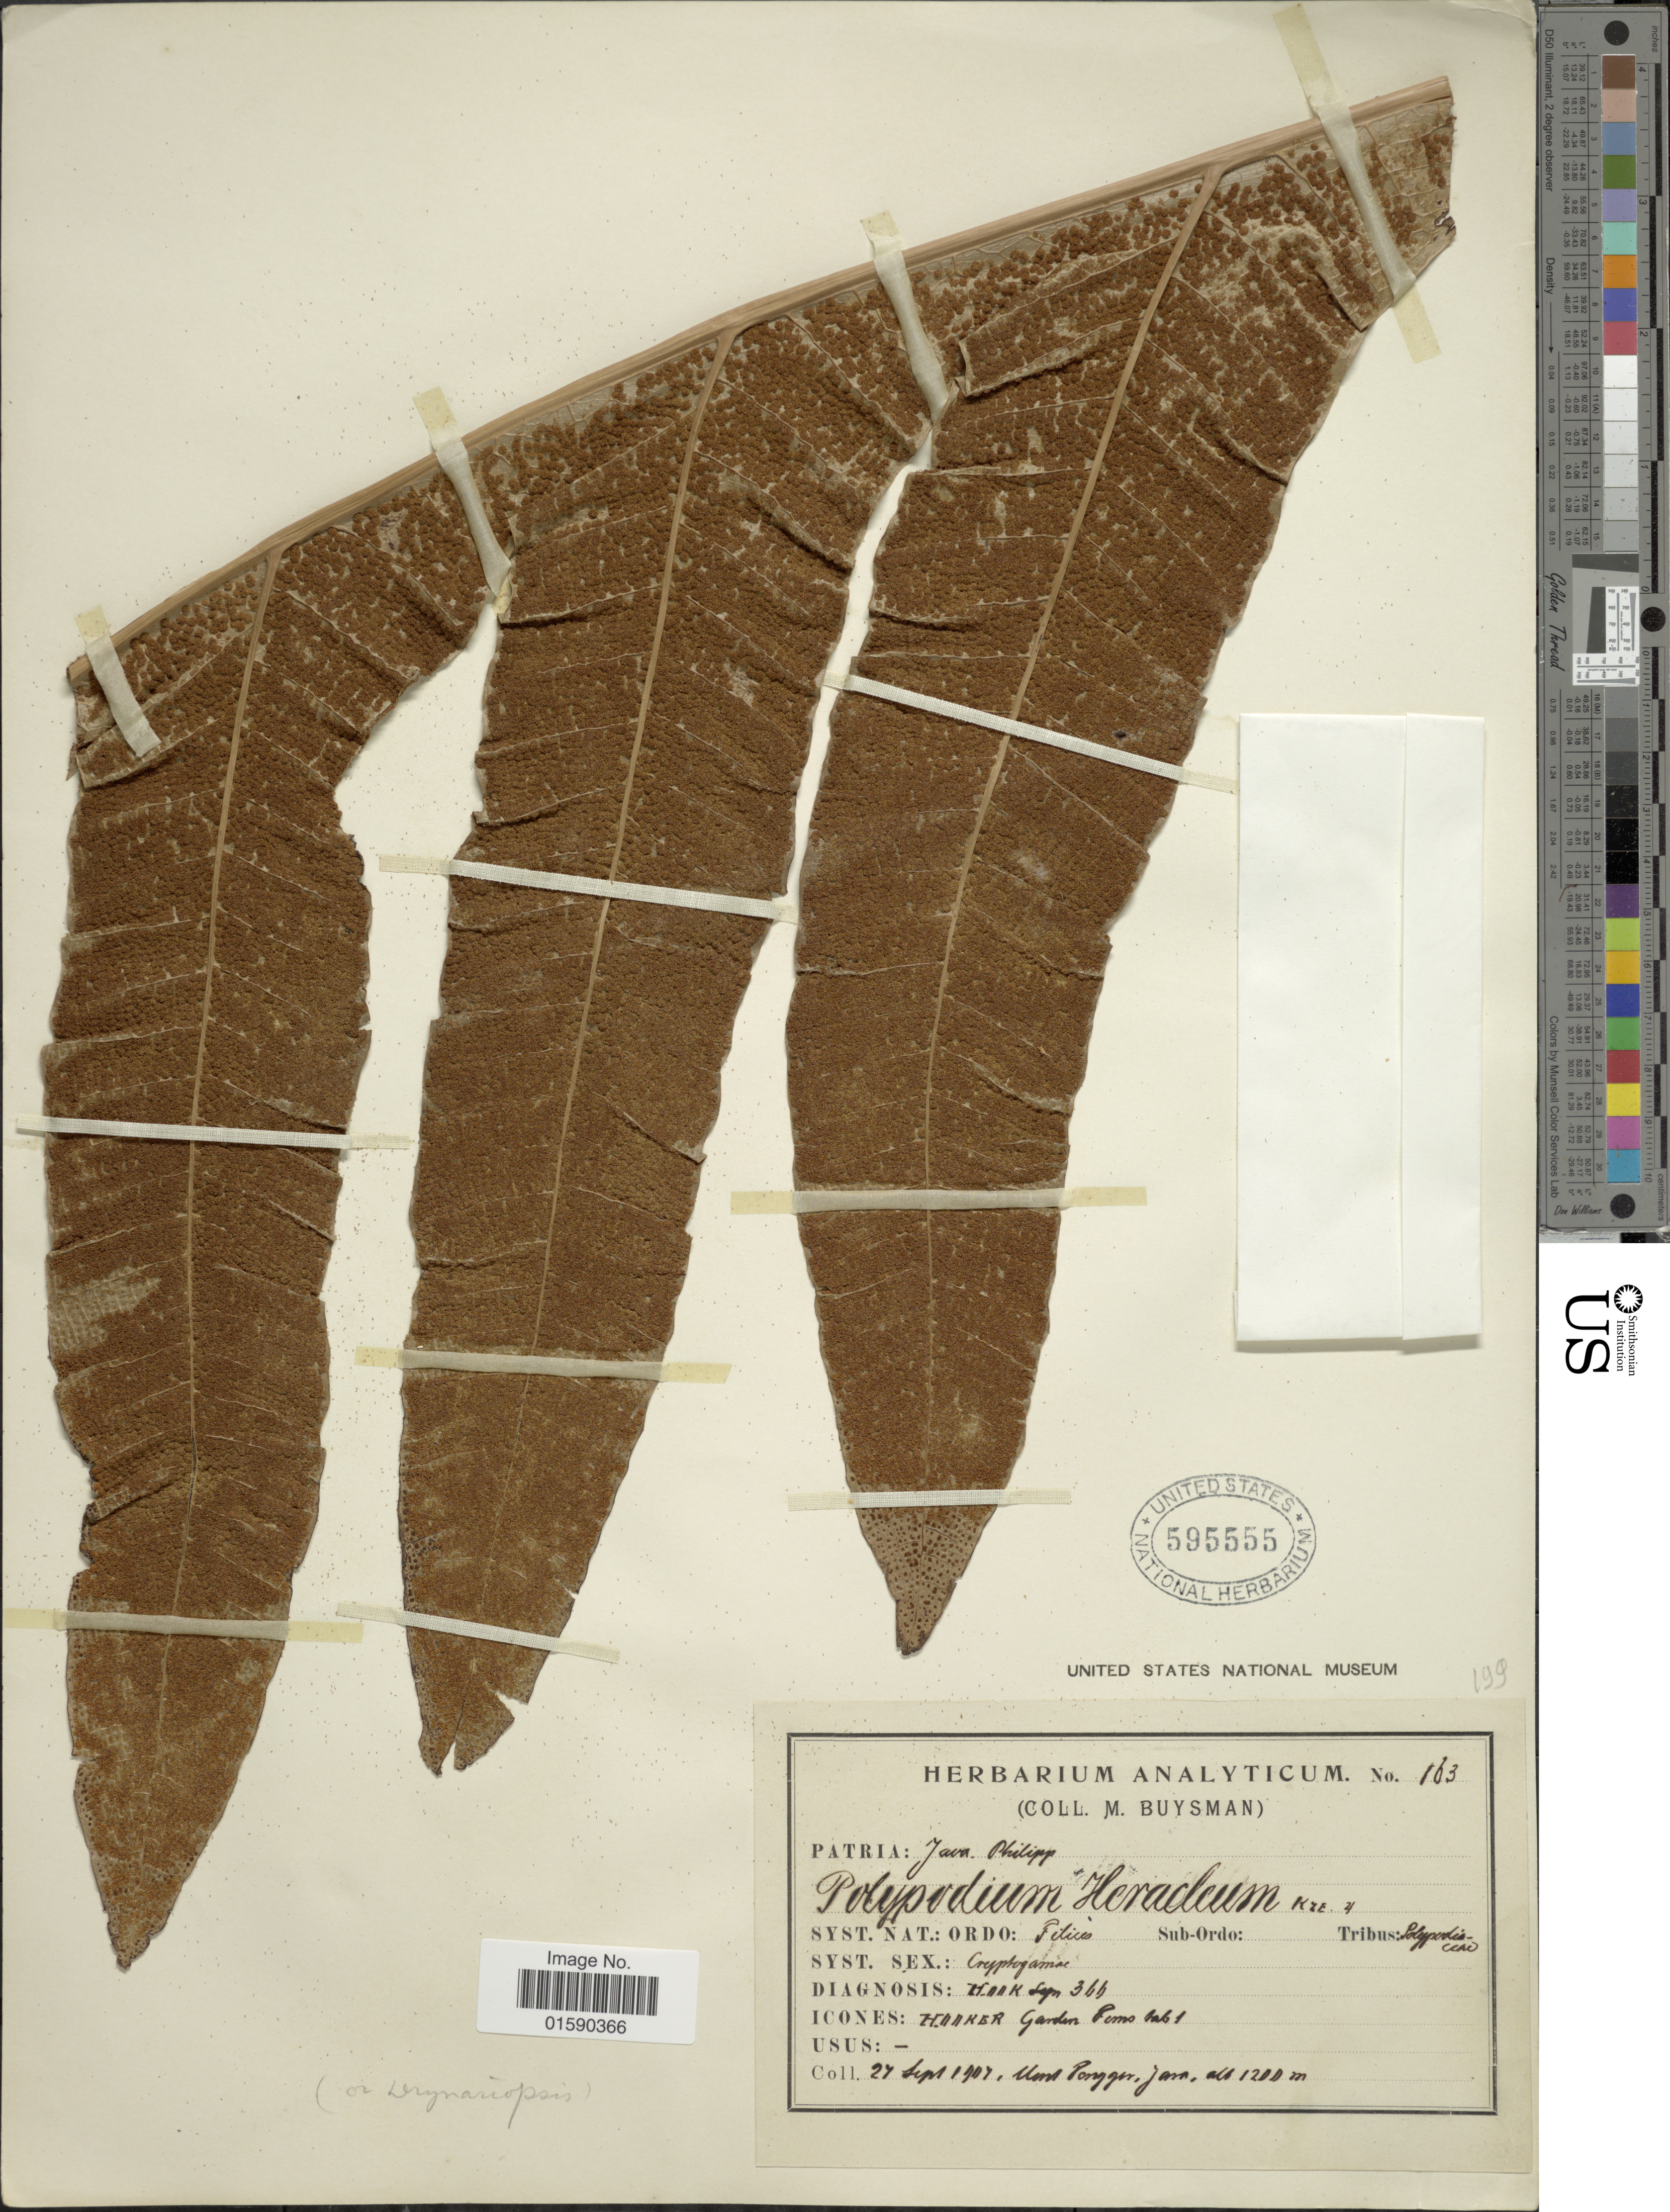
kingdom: Plantae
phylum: Tracheophyta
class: Polypodiopsida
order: Polypodiales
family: Polypodiaceae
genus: Aglaomorpha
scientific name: Aglaomorpha heraclea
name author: (Kunze) Copel.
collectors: M. Buysman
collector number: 163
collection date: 1907-09-27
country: Indonesia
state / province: Java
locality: Mont Tengger, Java.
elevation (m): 1200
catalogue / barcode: US 595555